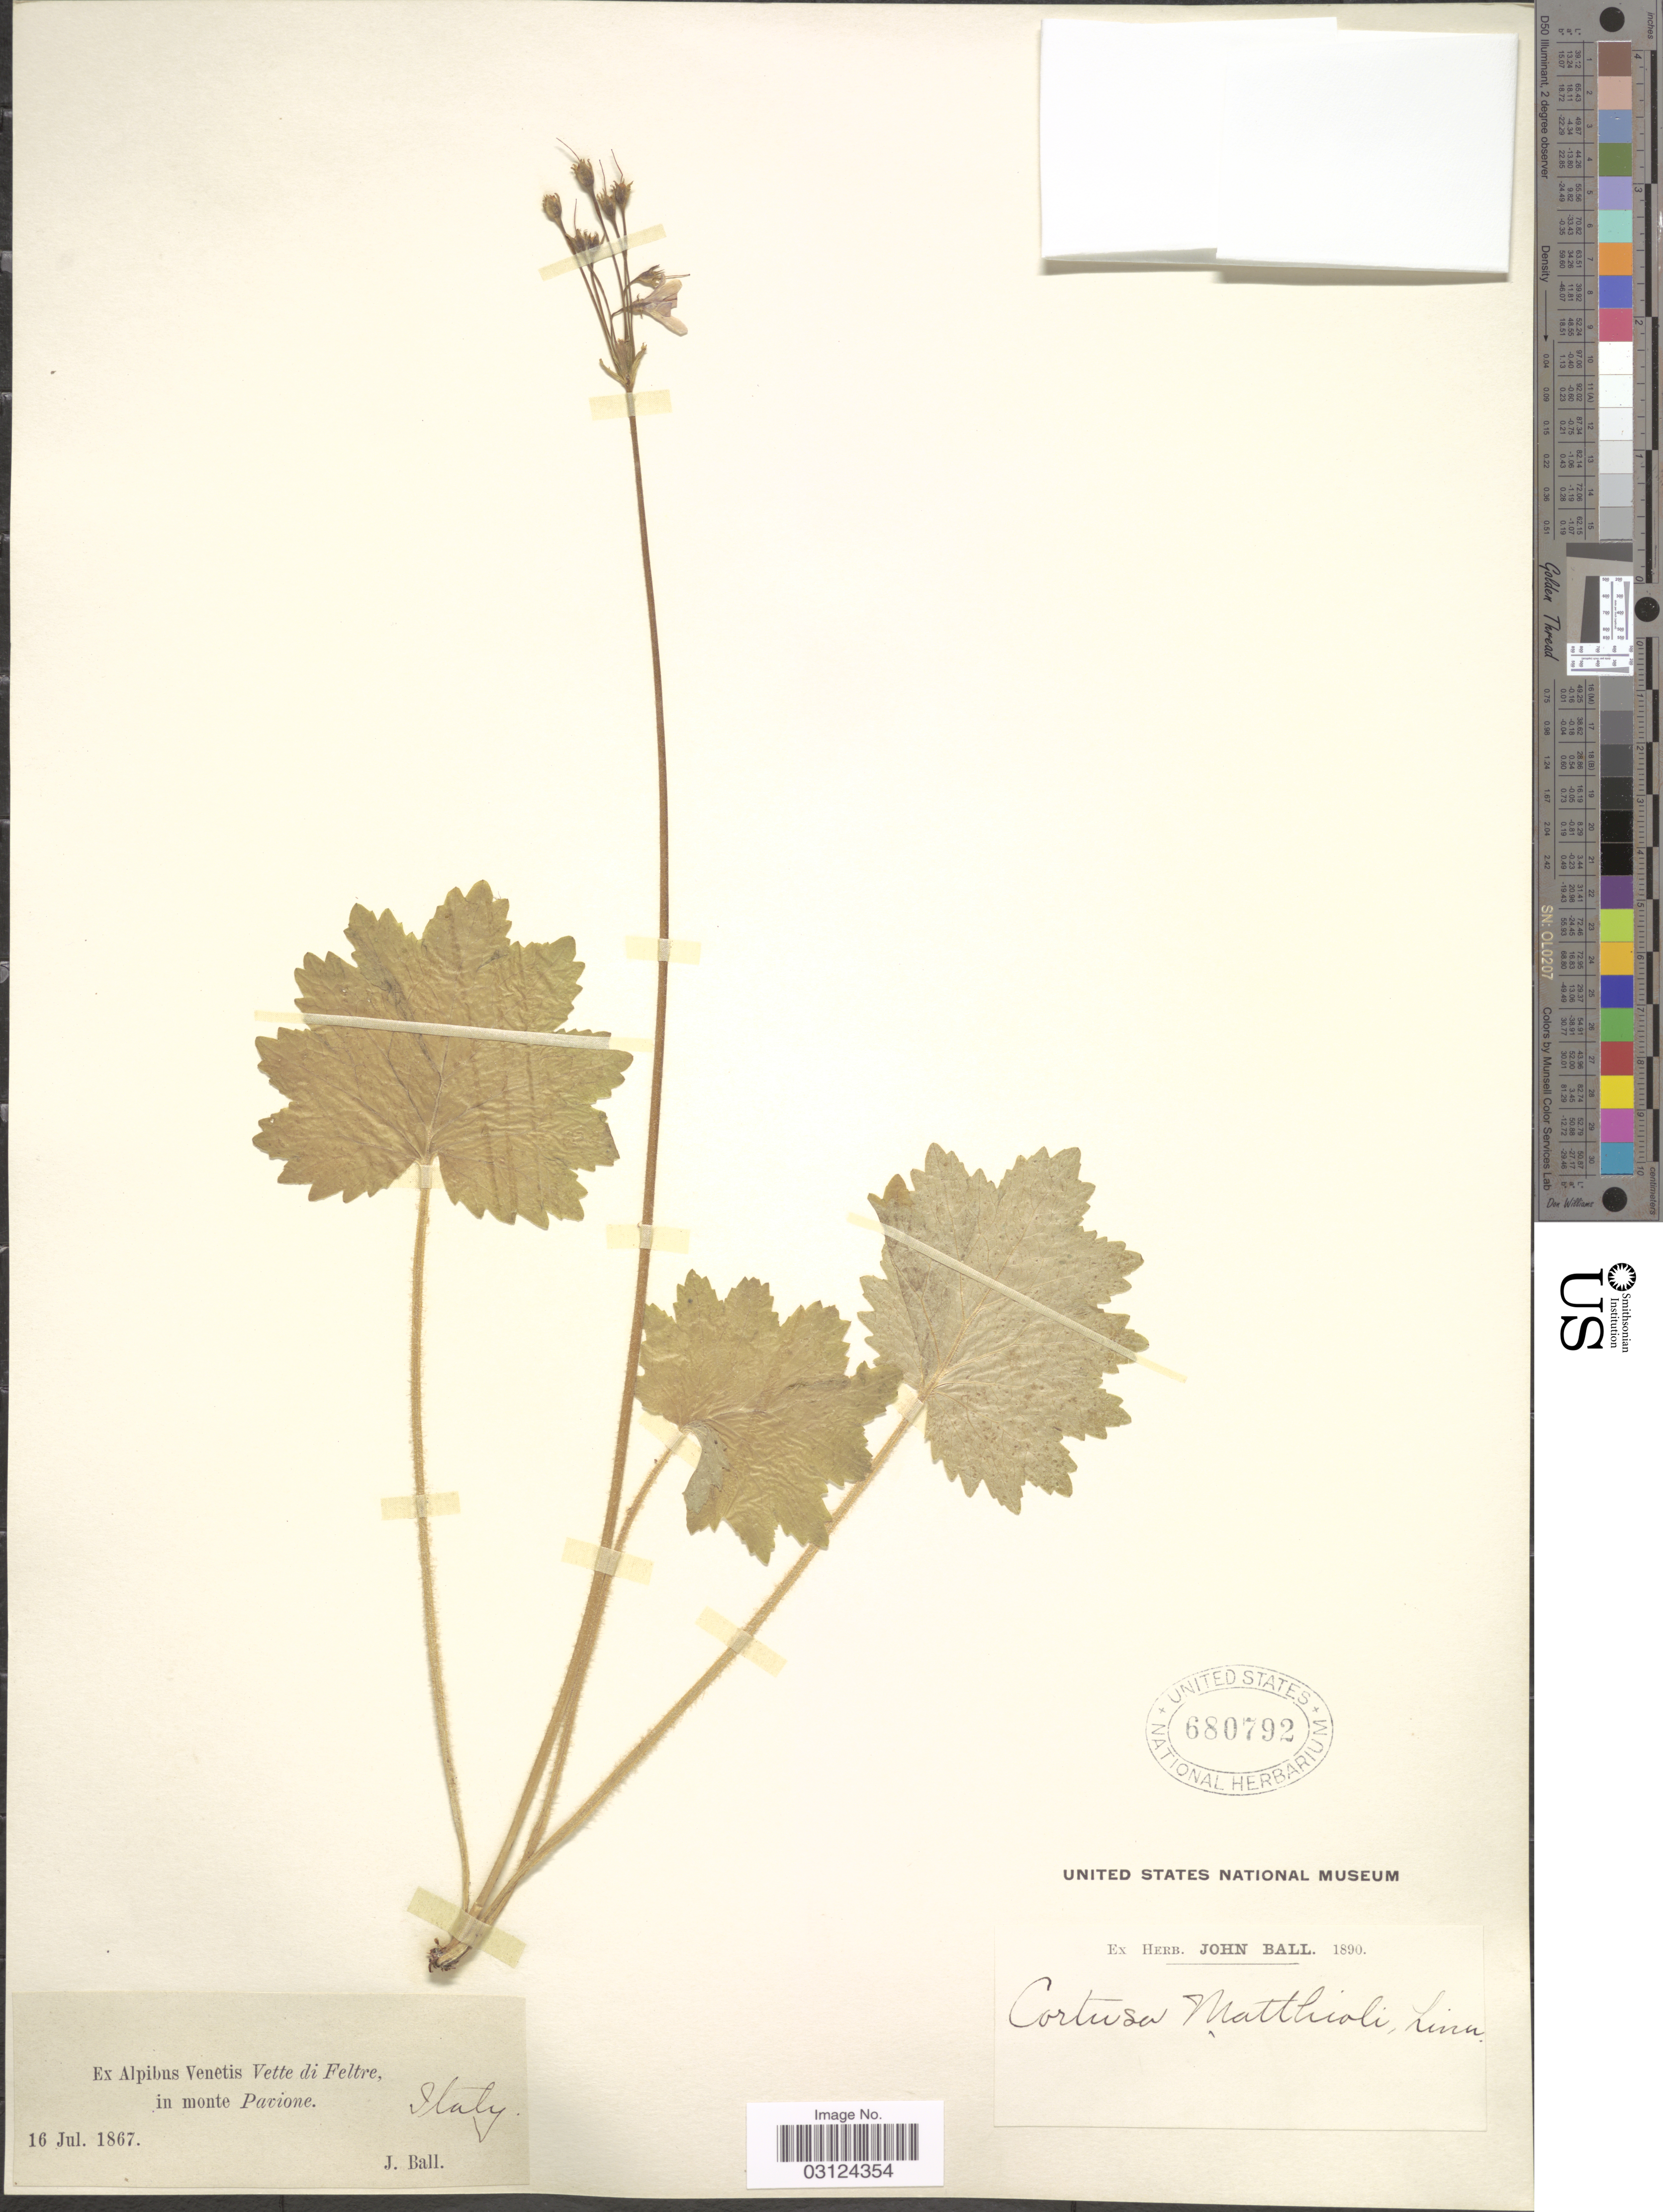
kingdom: Plantae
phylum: Tracheophyta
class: Magnoliopsida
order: Ericales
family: Primulaceae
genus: Cortusa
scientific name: Cortusa matthioli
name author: L.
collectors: J. Ball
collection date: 1867-07-16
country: Italy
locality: Ex Alpibus Venetis Vette di Feltre in monte Pavione.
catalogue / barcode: US 680792